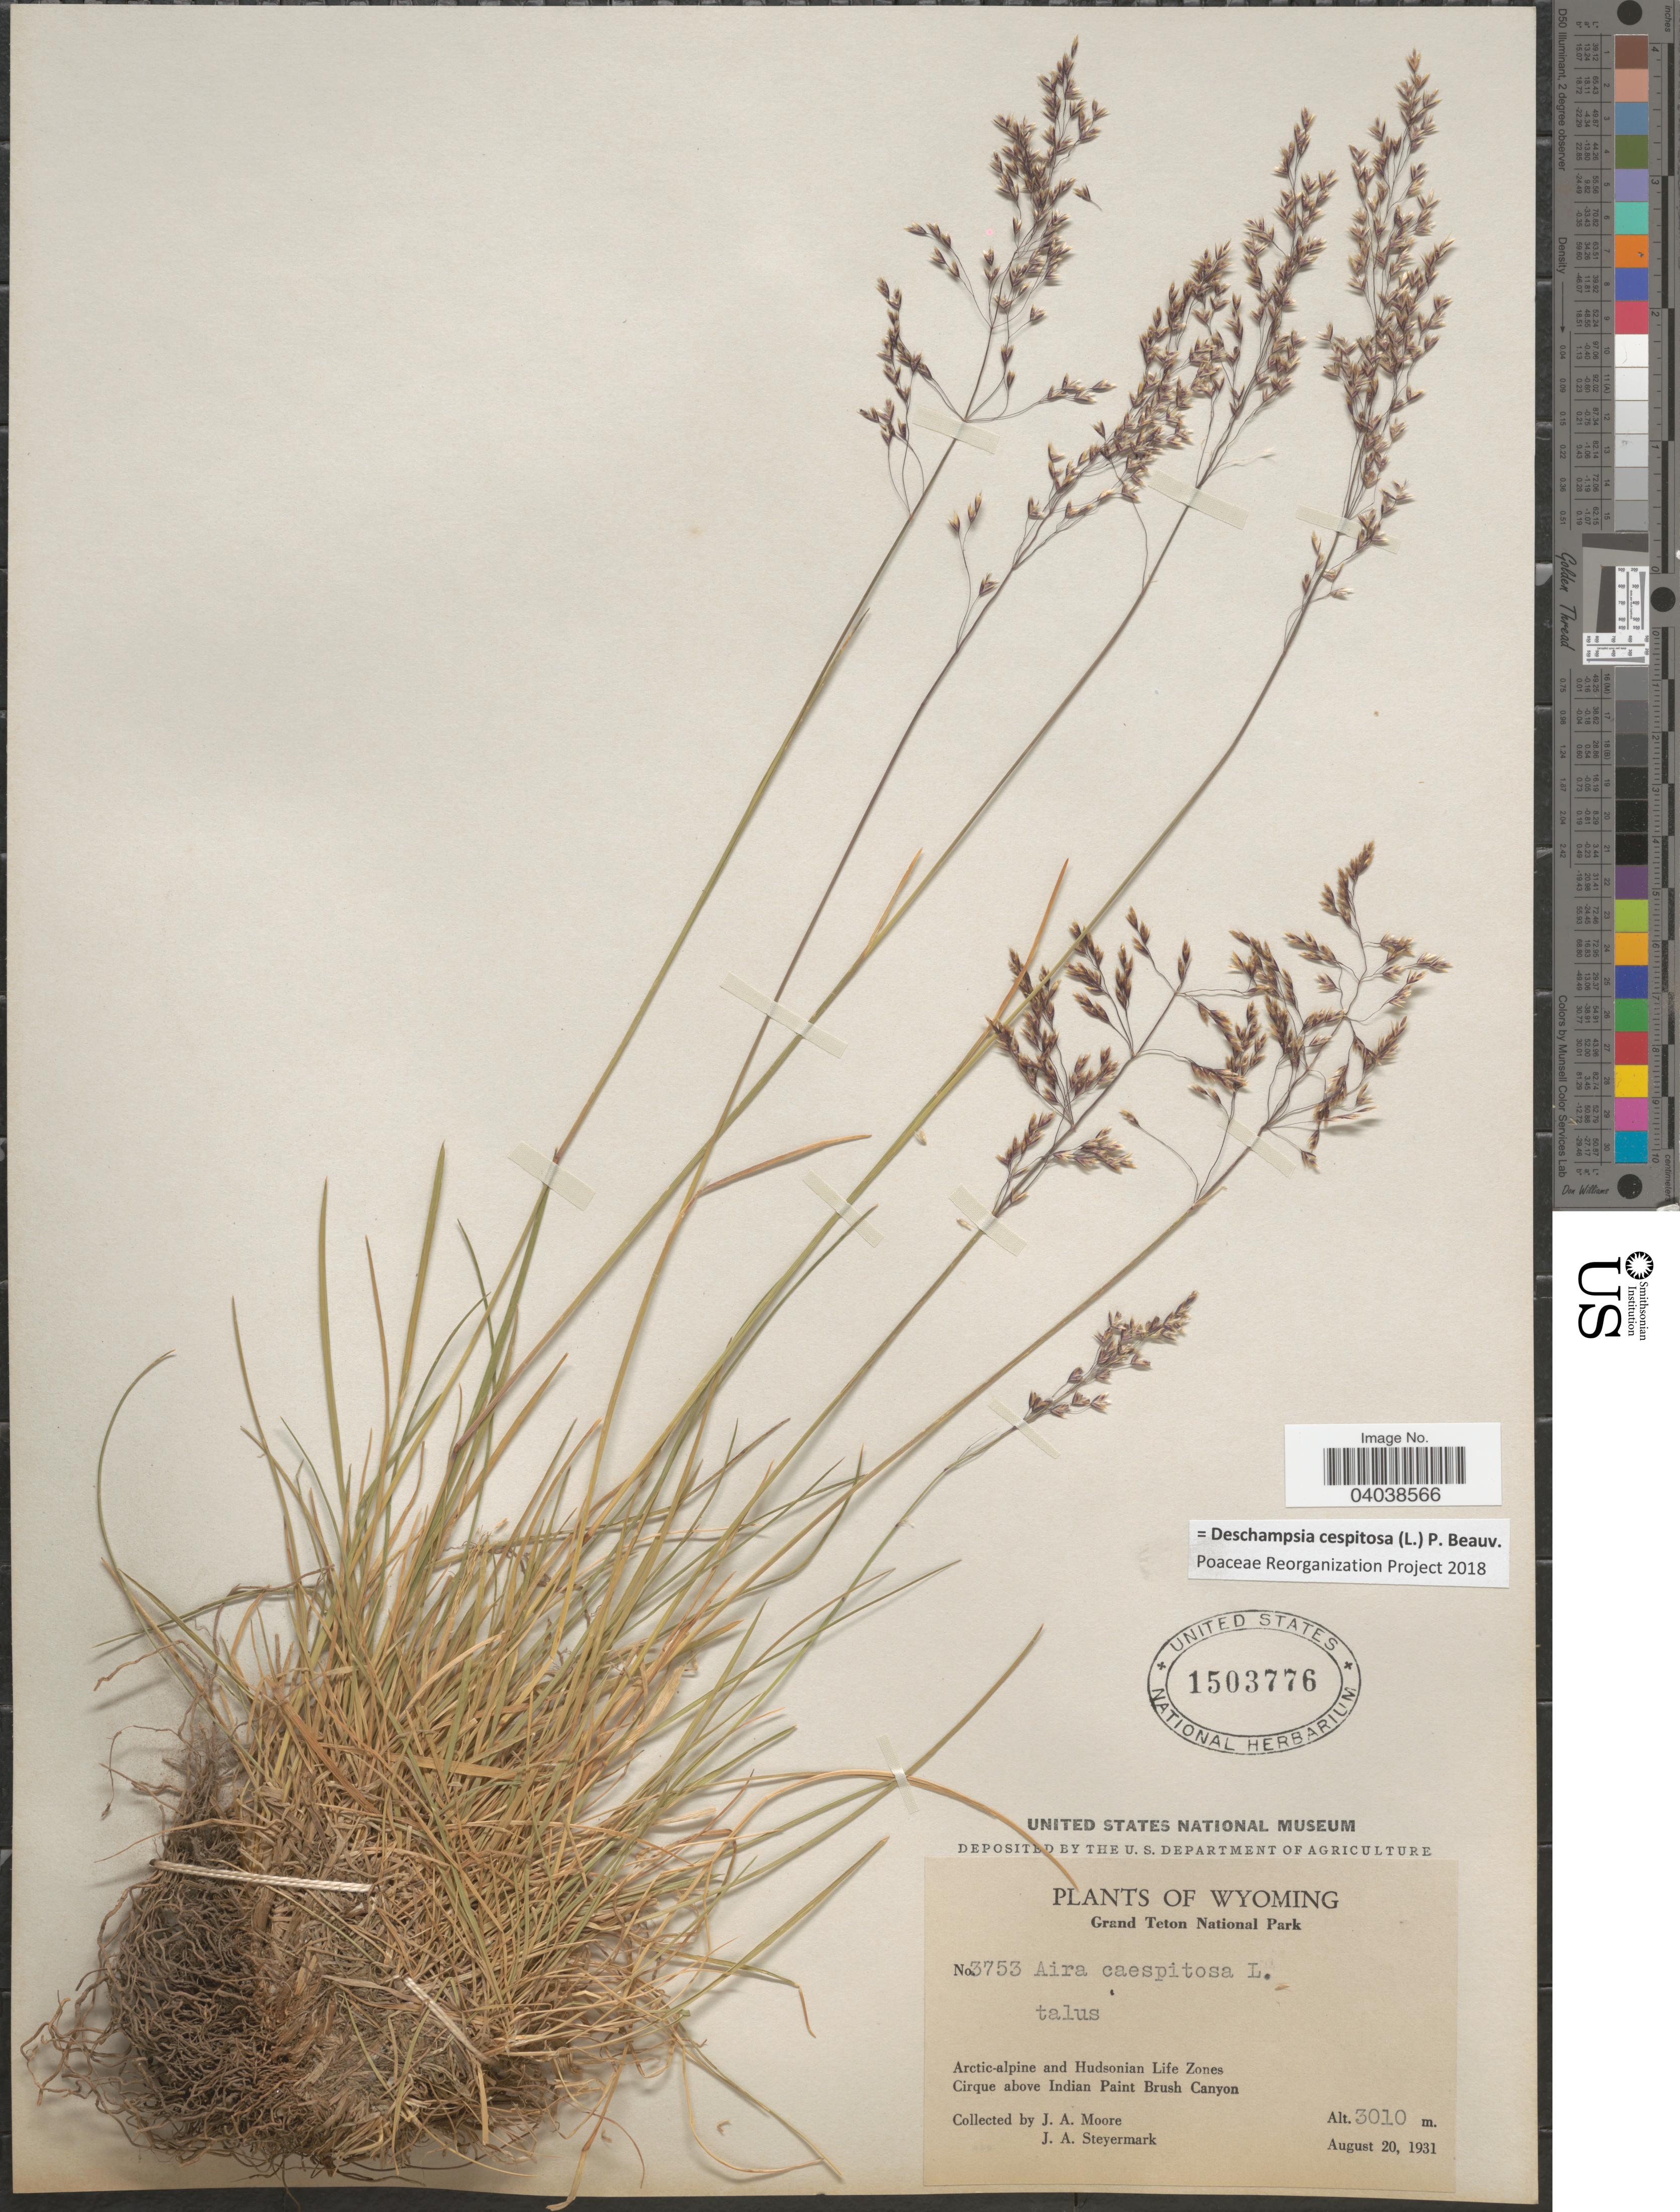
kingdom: Plantae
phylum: Tracheophyta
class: Liliopsida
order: Poales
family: Poaceae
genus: Deschampsia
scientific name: Deschampsia cespitosa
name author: (L.) P. Beauv.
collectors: J. A. Moore & J. Steyermark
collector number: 3753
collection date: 1931-08-20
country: United States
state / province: Wyoming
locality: Grand Teton National Park. Arctic-alpine and Hudsonian Life Zones. Cirque above Indian Paint Brush Canyon.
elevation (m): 3010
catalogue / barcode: US 1503776